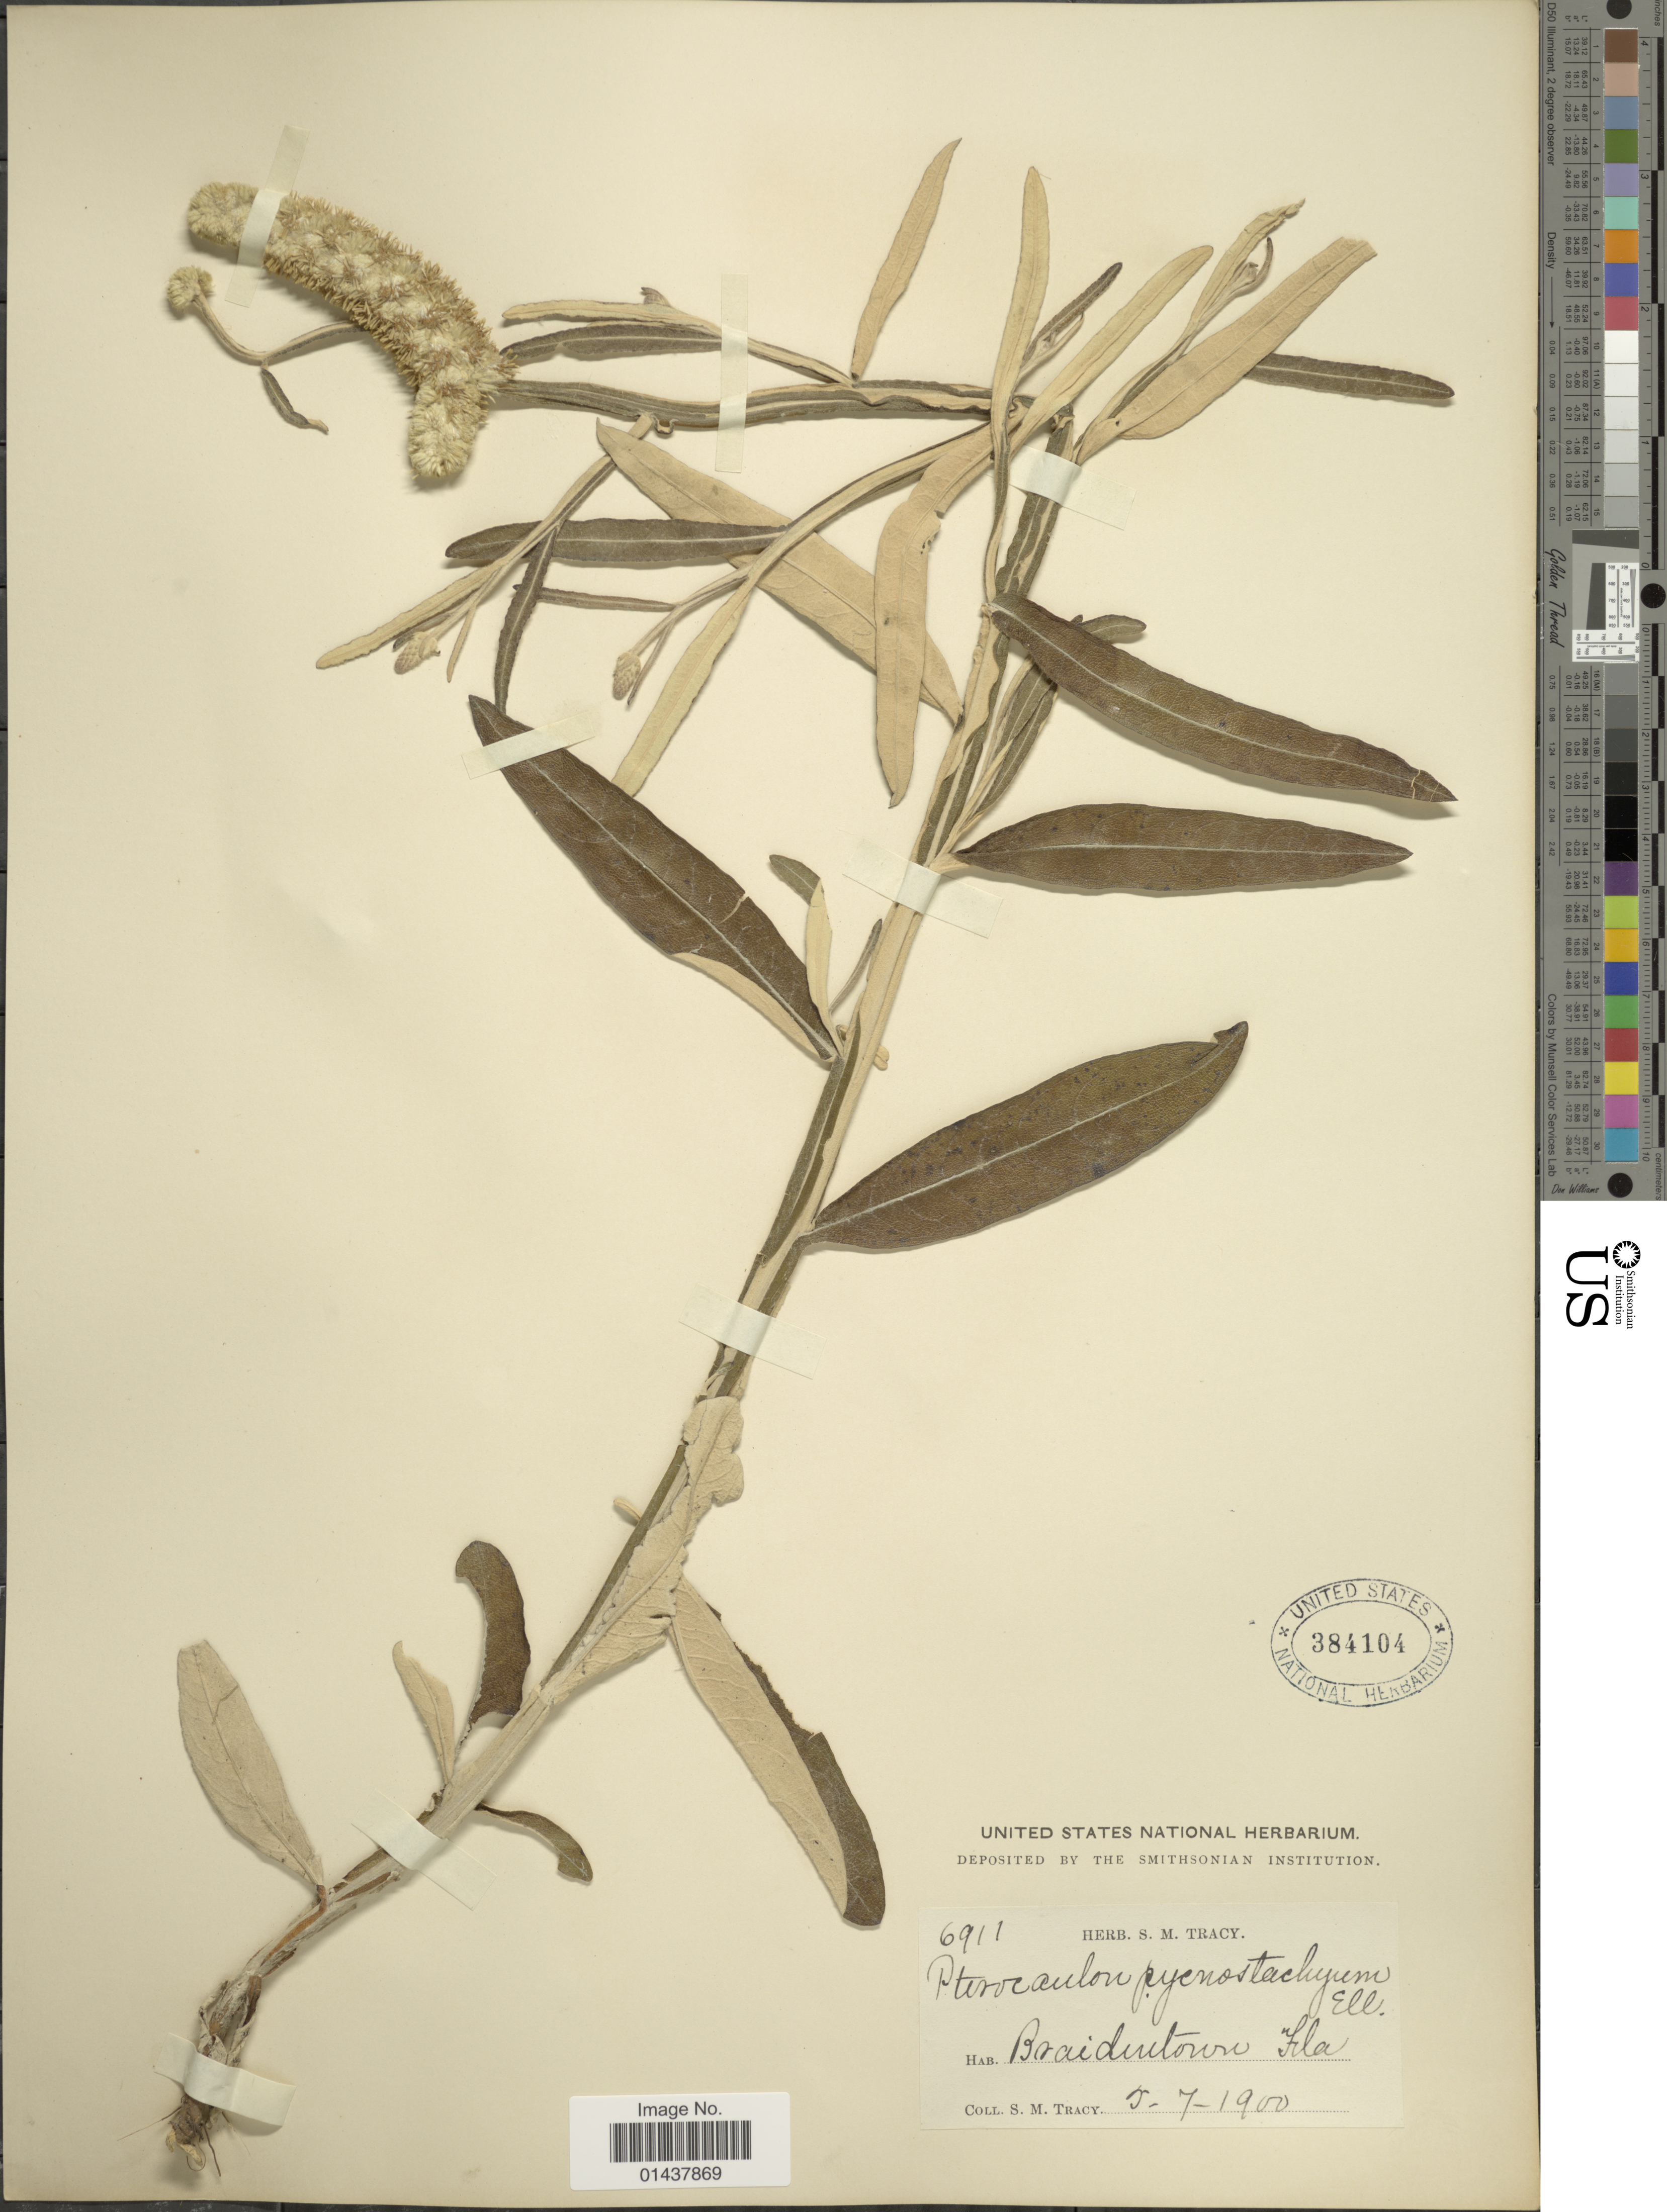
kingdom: Plantae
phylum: Tracheophyta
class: Magnoliopsida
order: Asterales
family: Asteraceae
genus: Pterocaulon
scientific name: Pterocaulon undulatum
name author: C. Mohr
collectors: S. M. Tracy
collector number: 6911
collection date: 1900-05-07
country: United States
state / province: Florida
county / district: Manatee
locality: Braidentown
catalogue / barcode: US 384104